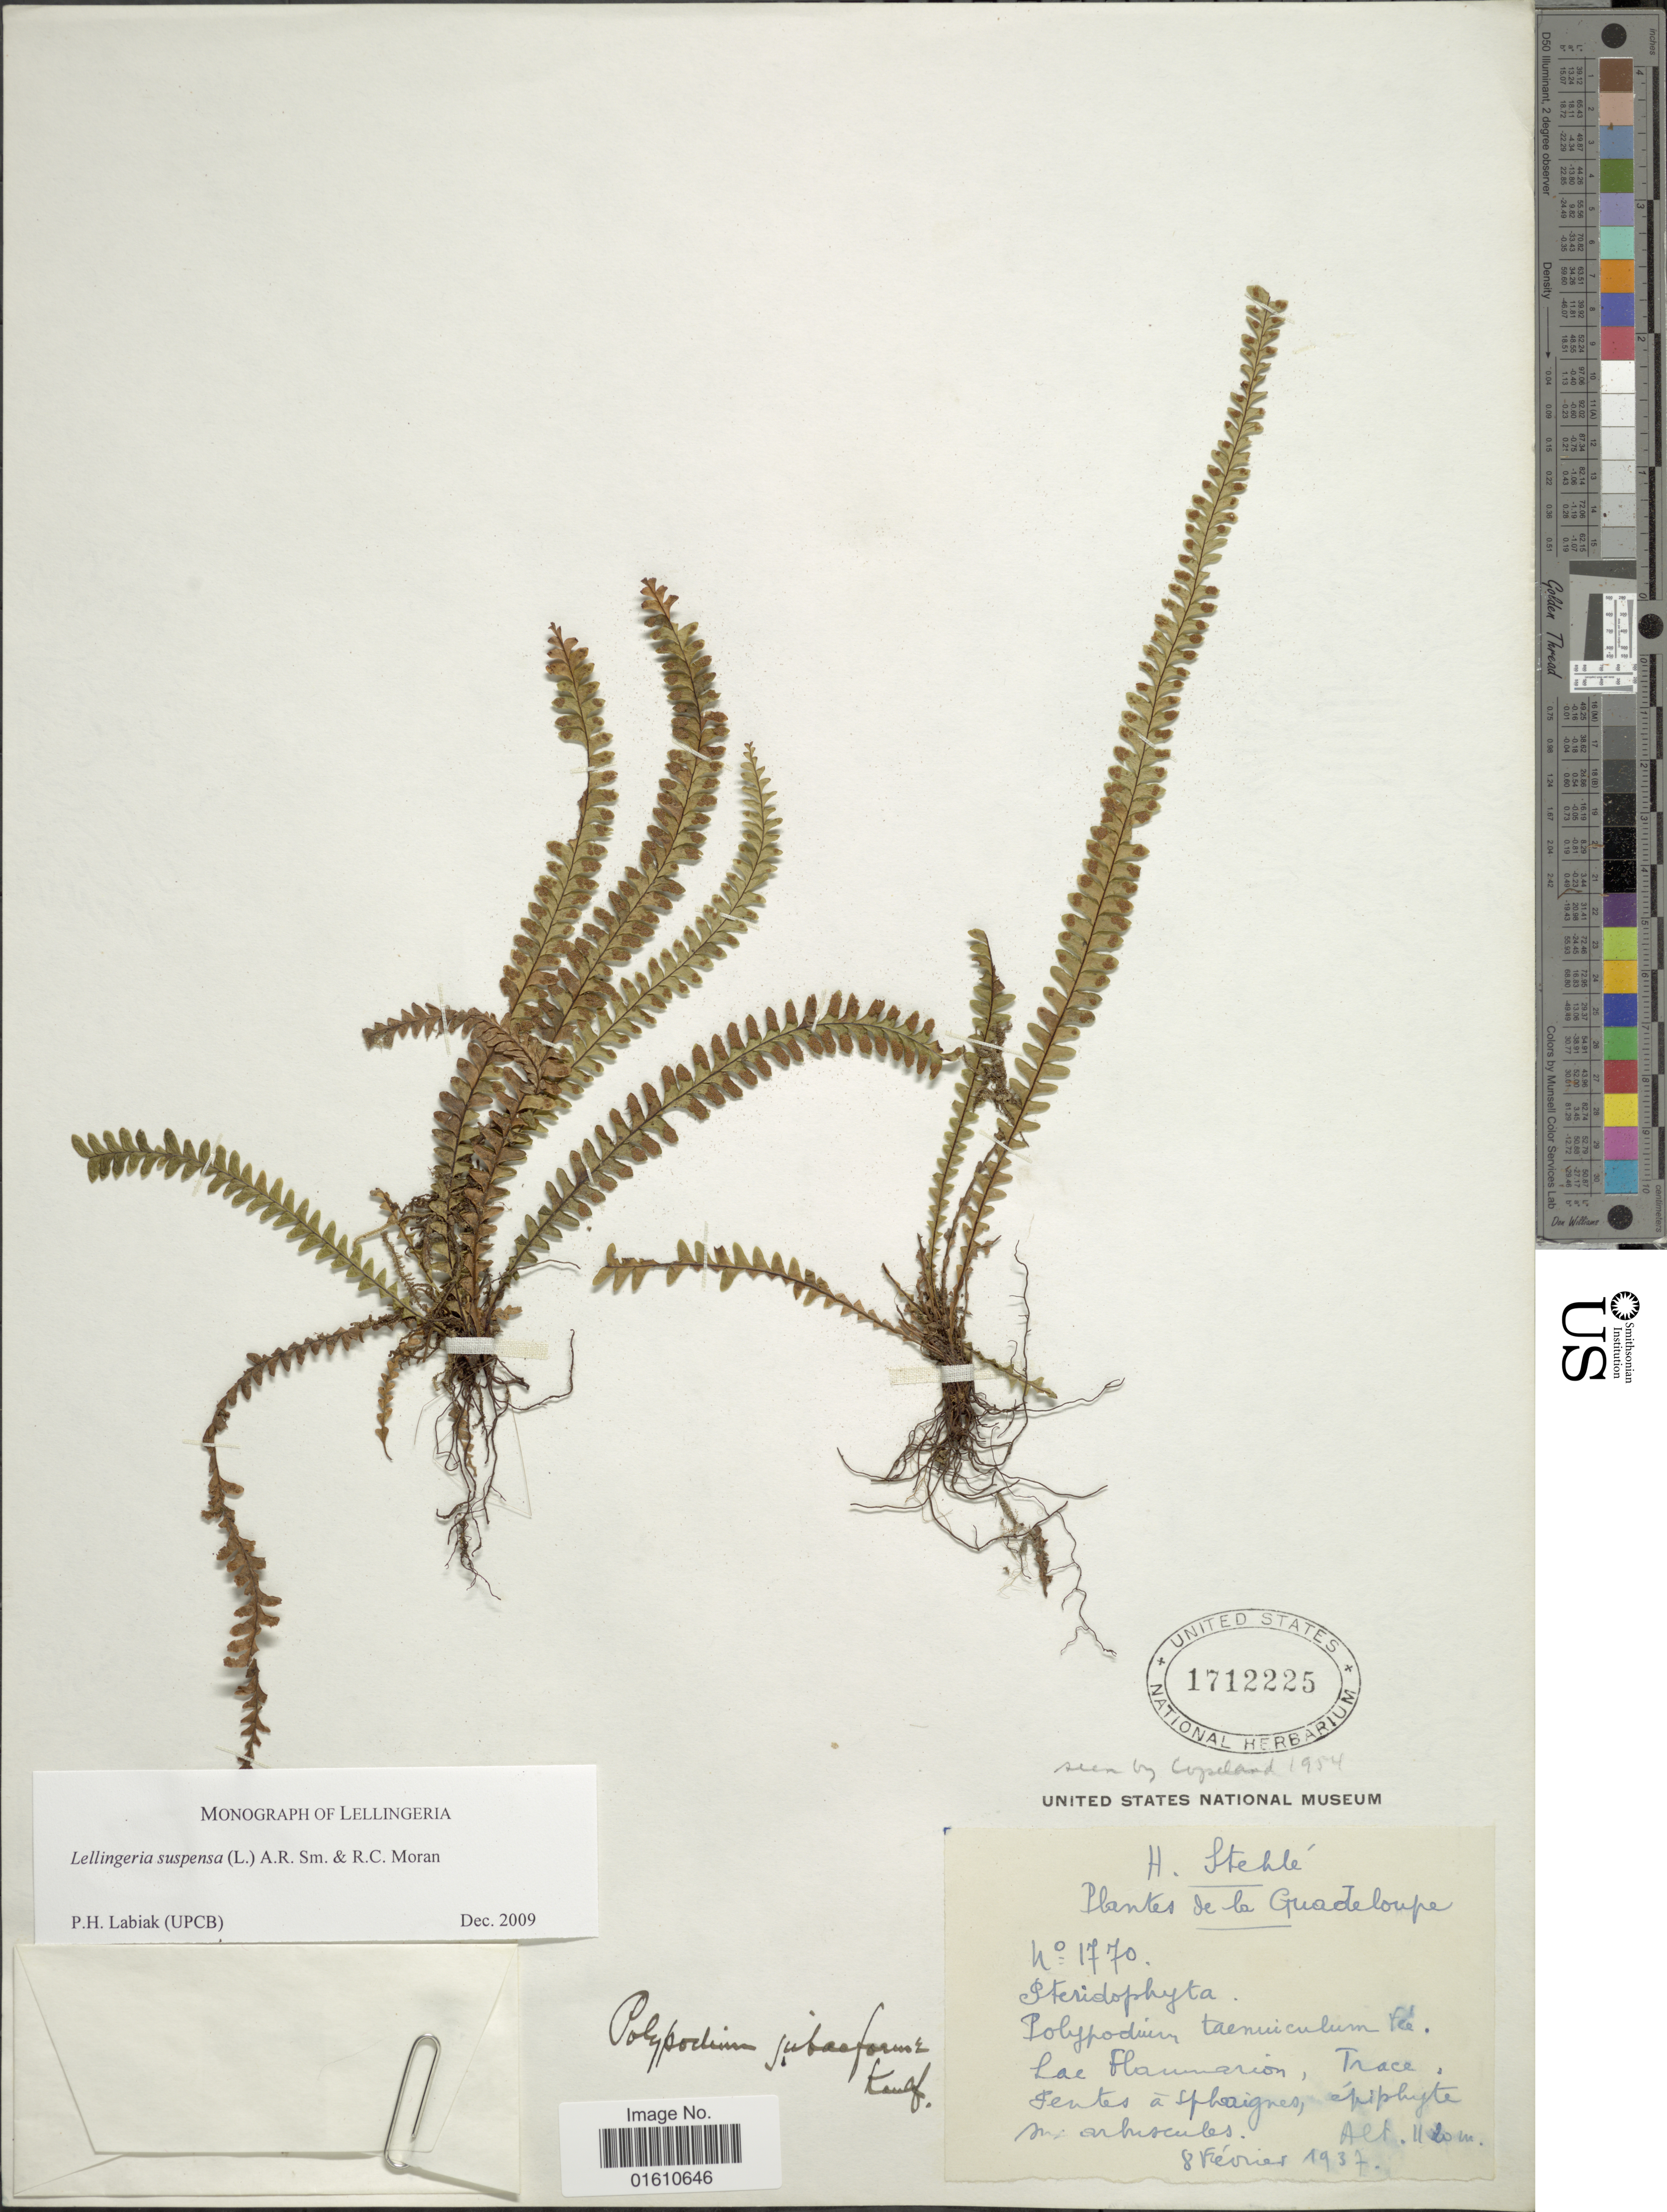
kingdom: Plantae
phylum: Tracheophyta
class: Polypodiopsida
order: Polypodiales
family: Polypodiaceae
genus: Lellingeria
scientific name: Lellingeria suspensa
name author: (L.) A.R. Sm. & R.C. Moran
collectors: H. Stehlé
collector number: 1770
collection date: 1937-02-08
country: Guadeloupe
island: Leeward Is.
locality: Lac Flammarion, Trace,Pentes a sphaignes, epiphyte aux minuscules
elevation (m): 1120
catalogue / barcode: US 1712225